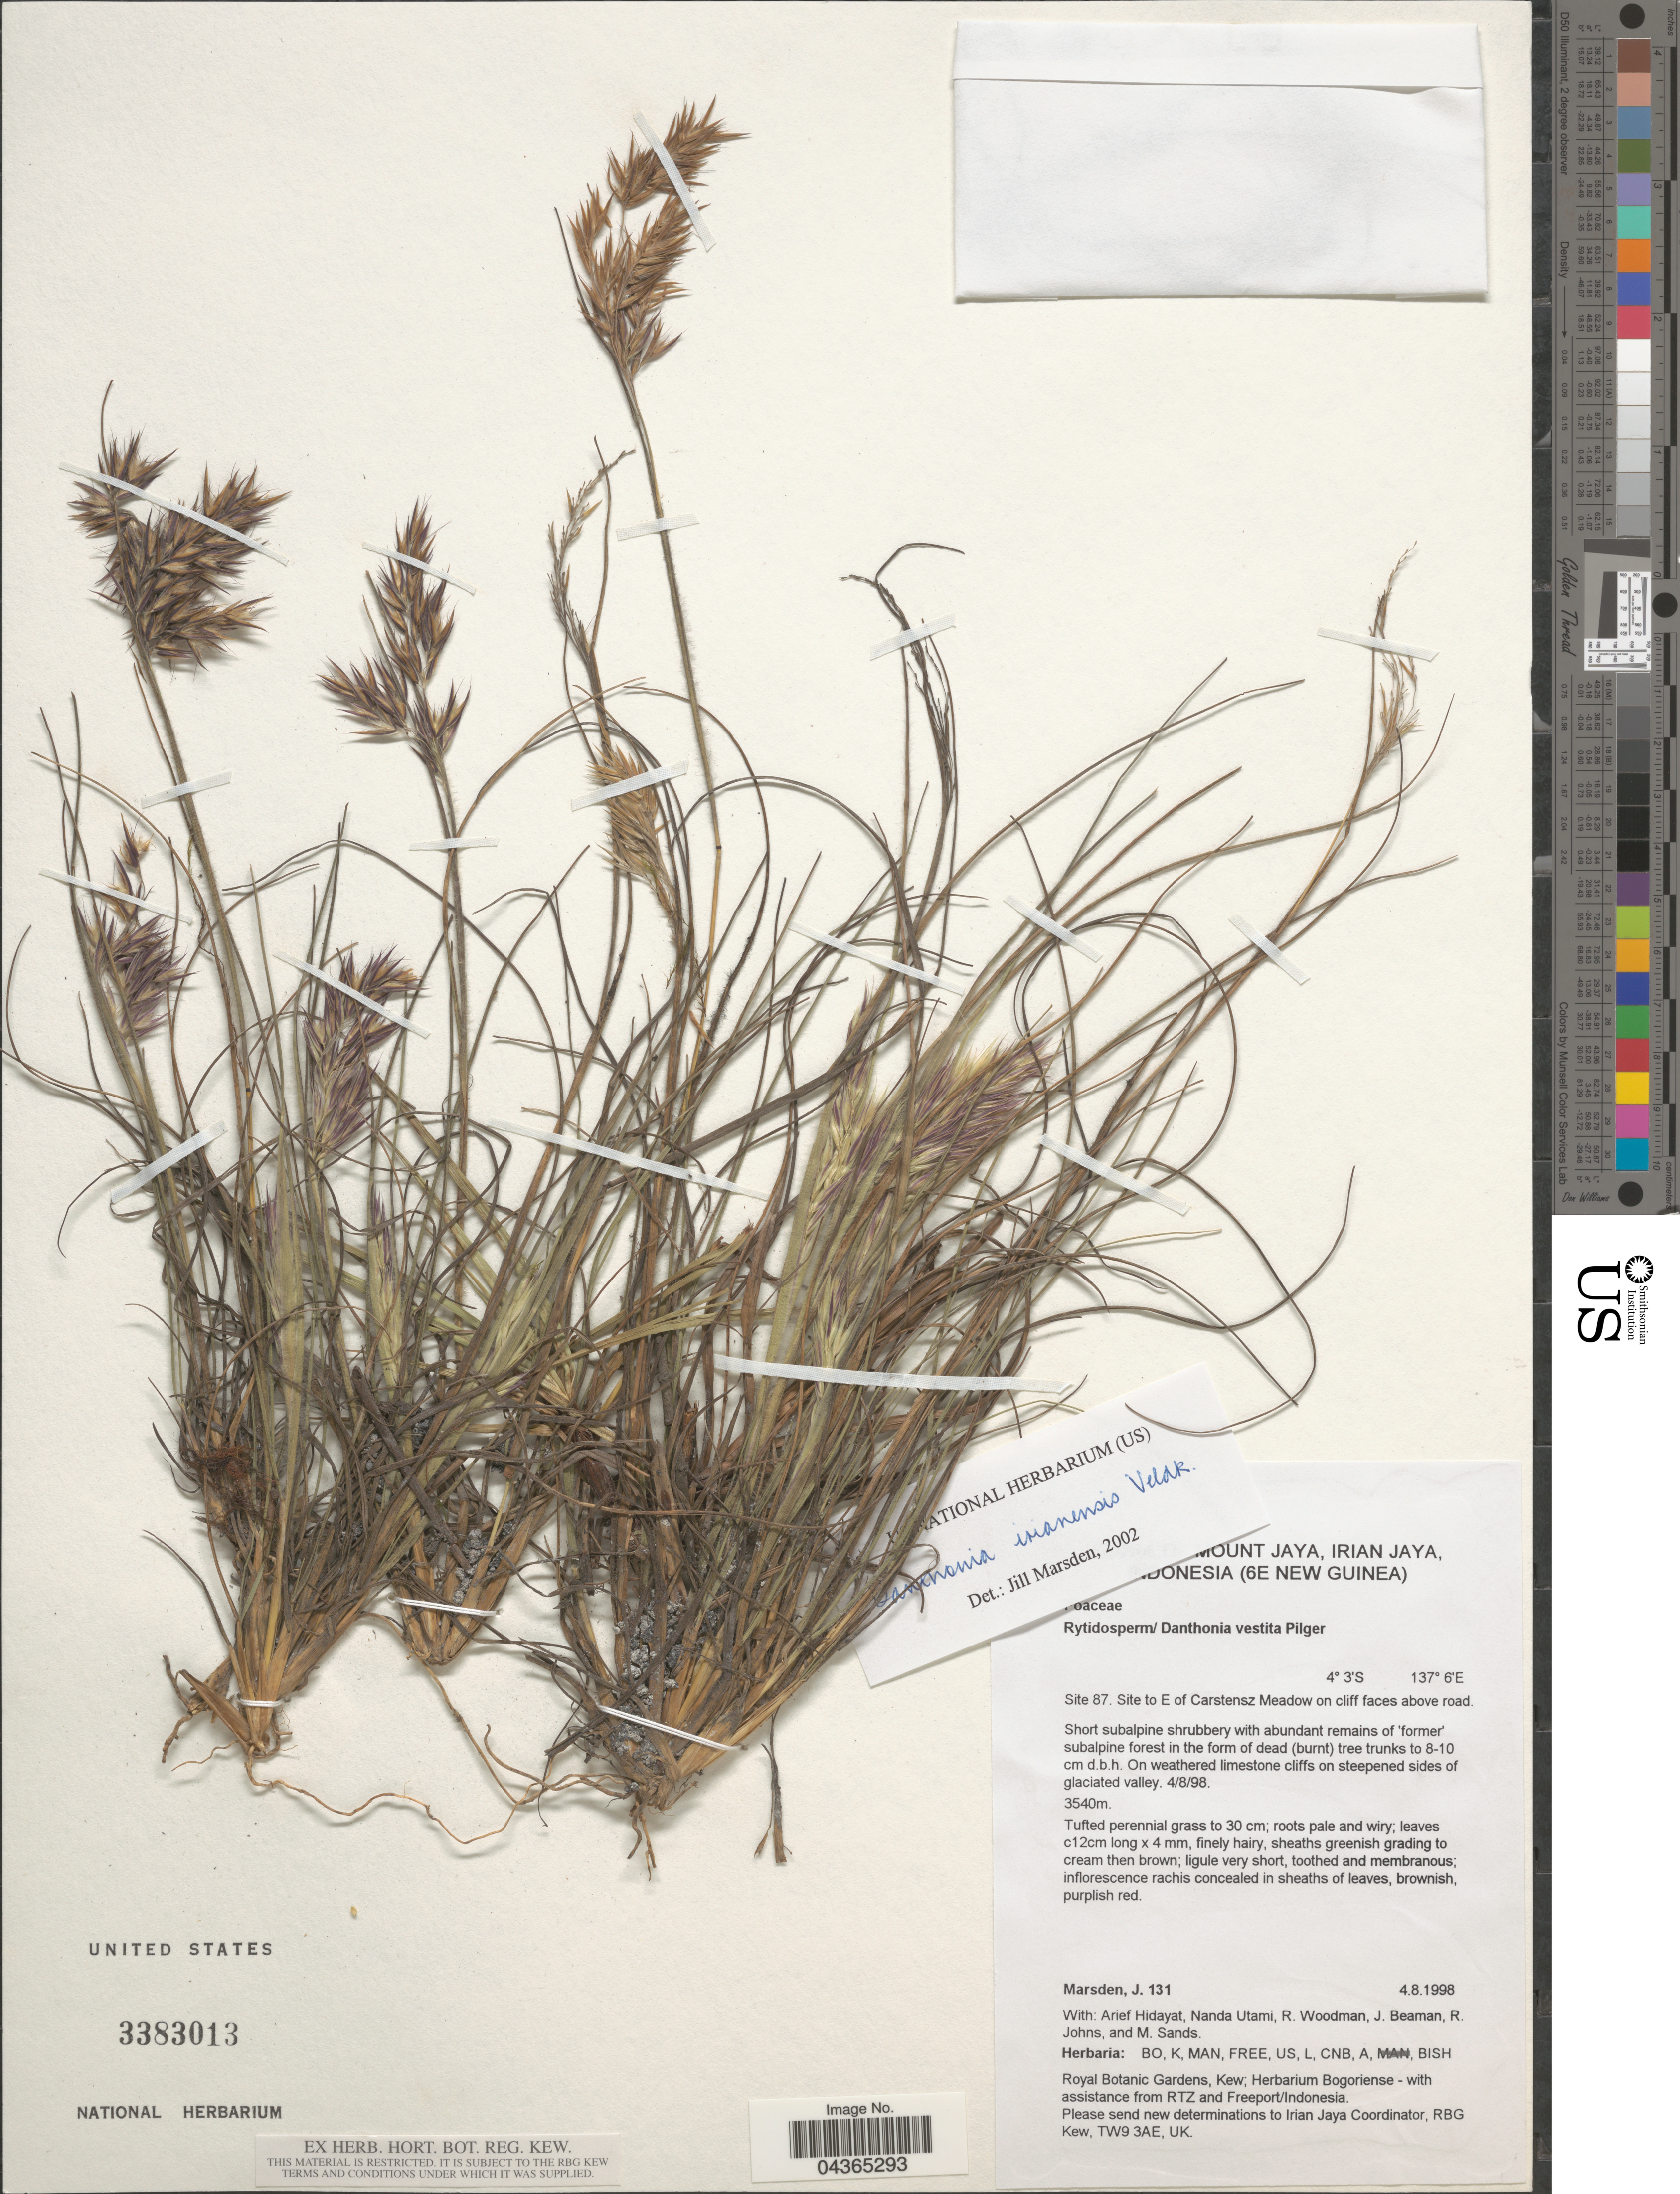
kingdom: Plantae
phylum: Tracheophyta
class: Liliopsida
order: Poales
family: Poaceae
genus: Rytidosperma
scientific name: Rytidosperma irianense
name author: (Veldkamp) H.P. Linder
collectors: J. Marsden, A. Hidayat, N. Utami & R. Woodman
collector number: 131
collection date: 1998-08-04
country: Indonesia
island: New Guinea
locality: Mount Jaya, Irian Jaya, (6E New Guinea). Site 87. Site to E of Cartensz Meadow on cliff faces above road.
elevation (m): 3540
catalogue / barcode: US 3383013